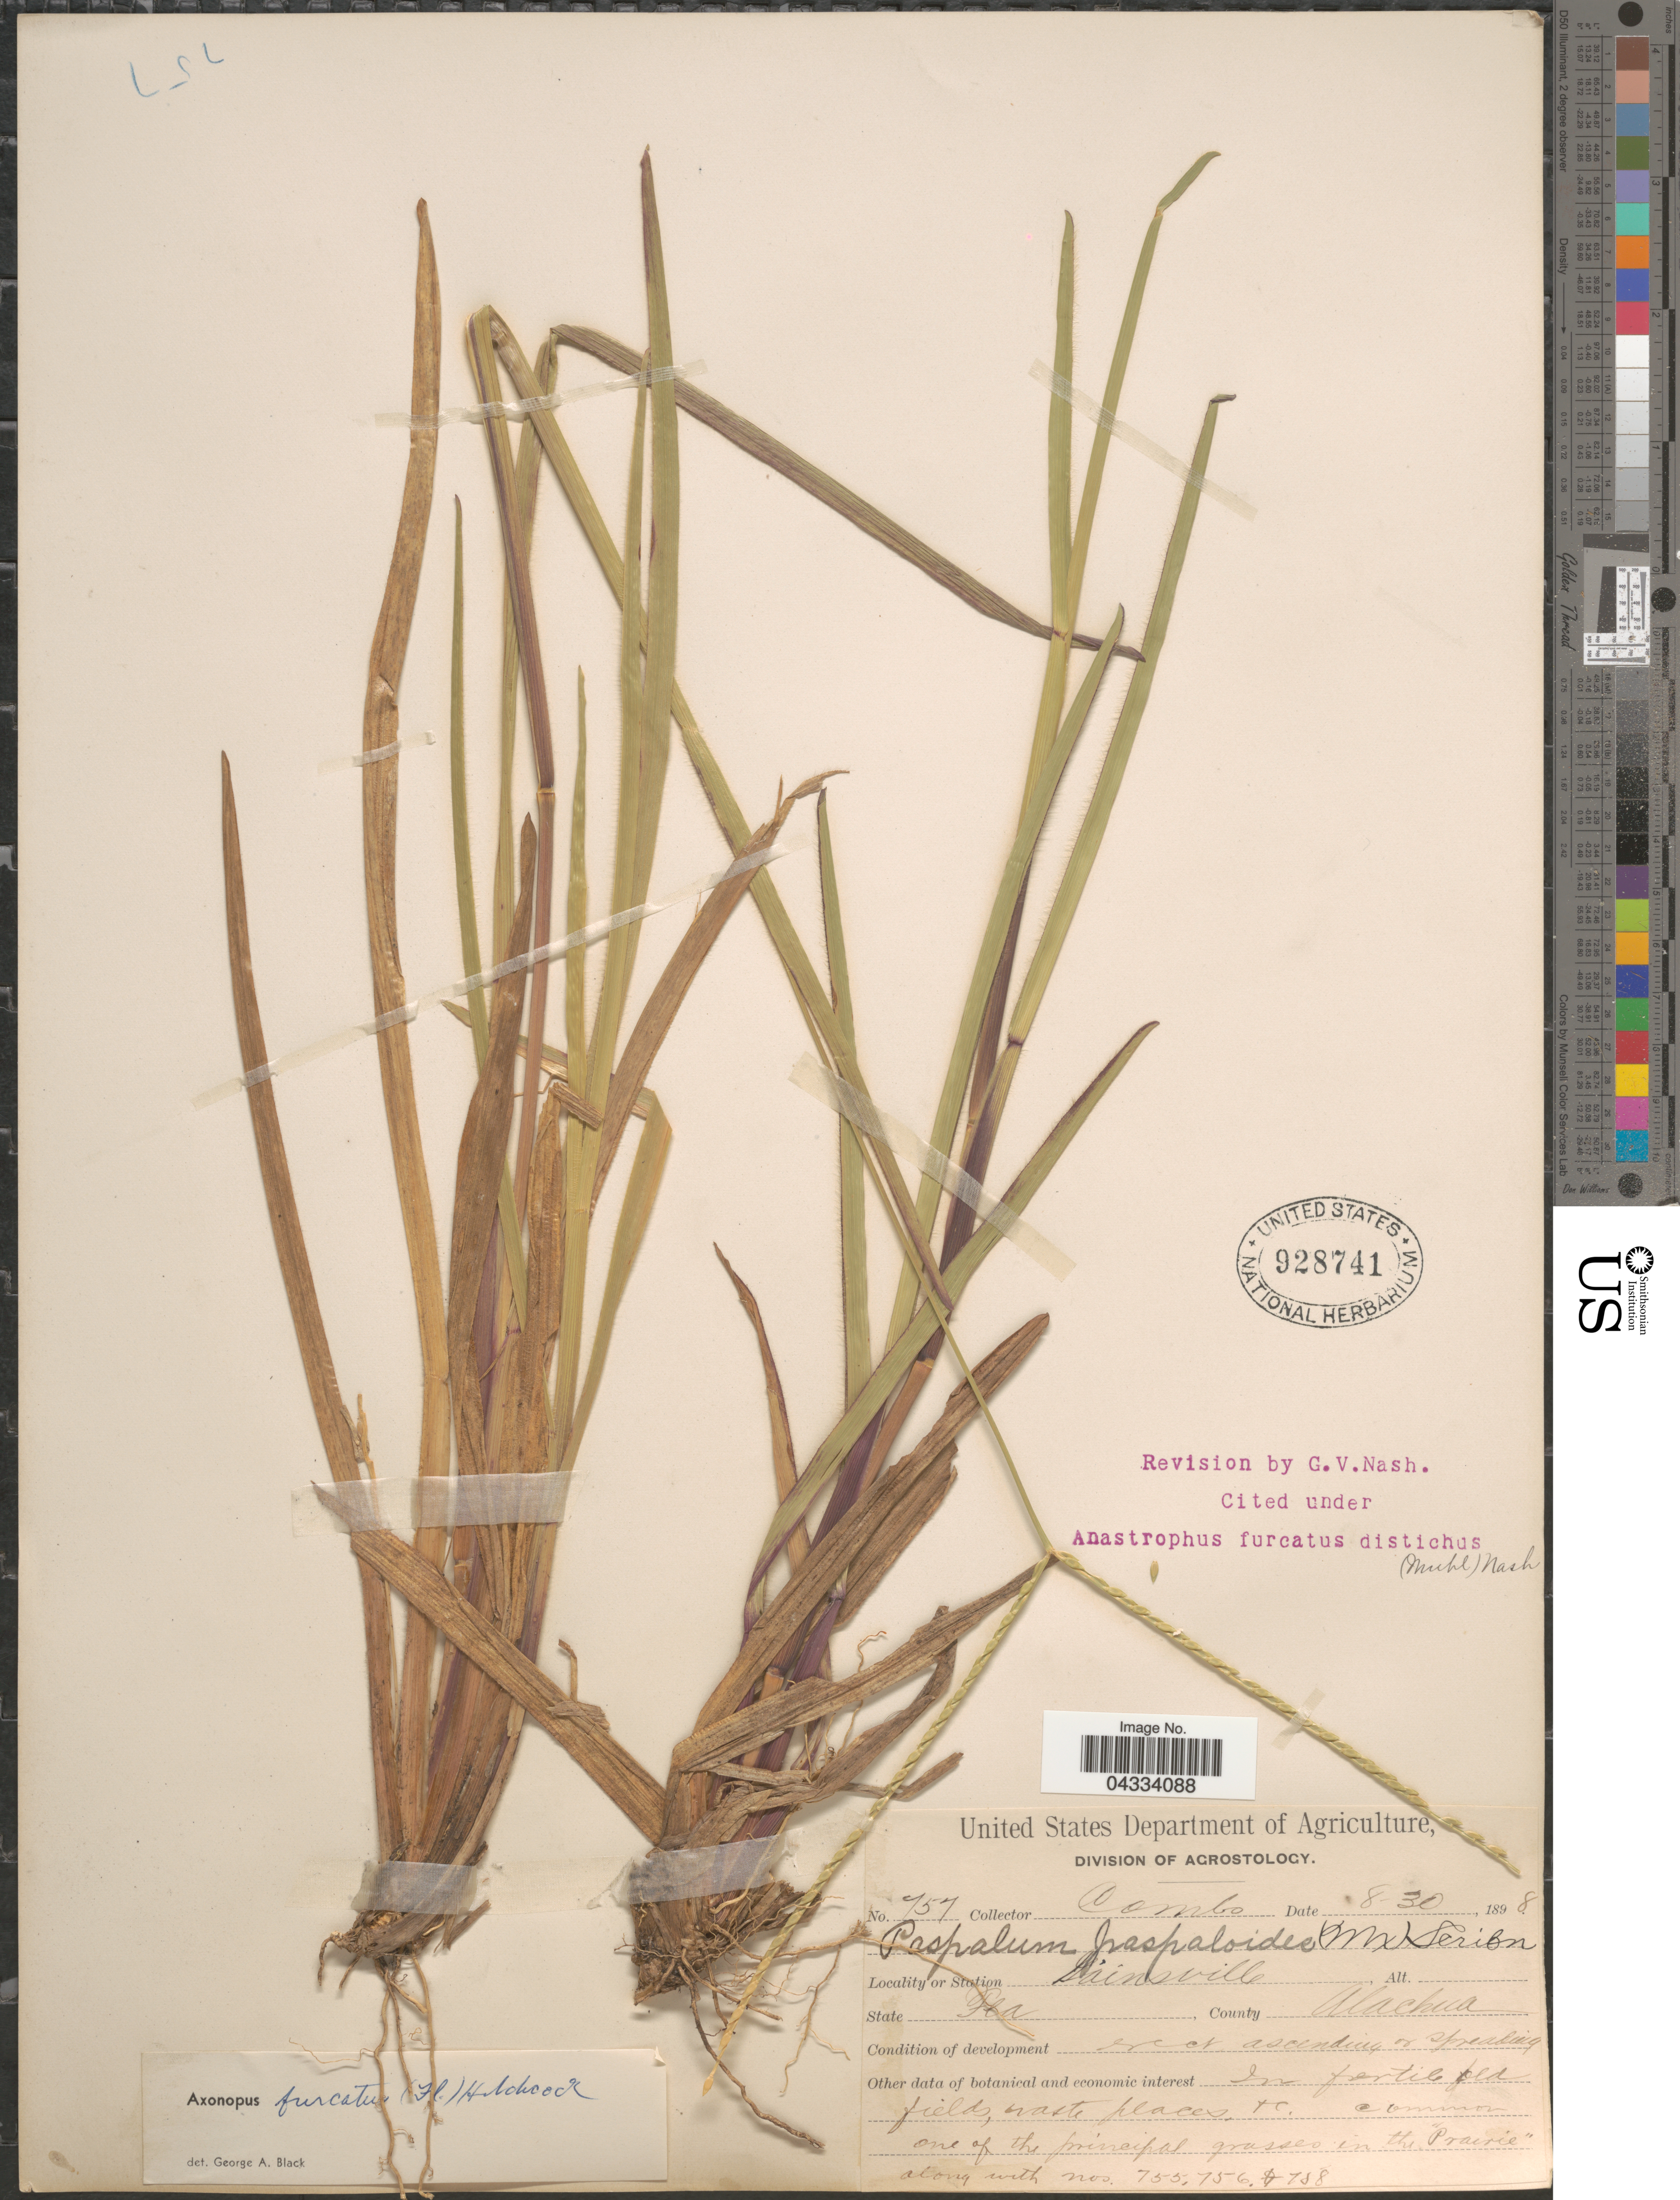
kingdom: Plantae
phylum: Tracheophyta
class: Liliopsida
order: Poales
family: Poaceae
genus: Axonopus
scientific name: Axonopus furcatus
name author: (Flüggé) Hitchc.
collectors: -. Combs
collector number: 757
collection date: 1898-08-30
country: United States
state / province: Florida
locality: Gainsville. County Alachua.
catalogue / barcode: US 928741